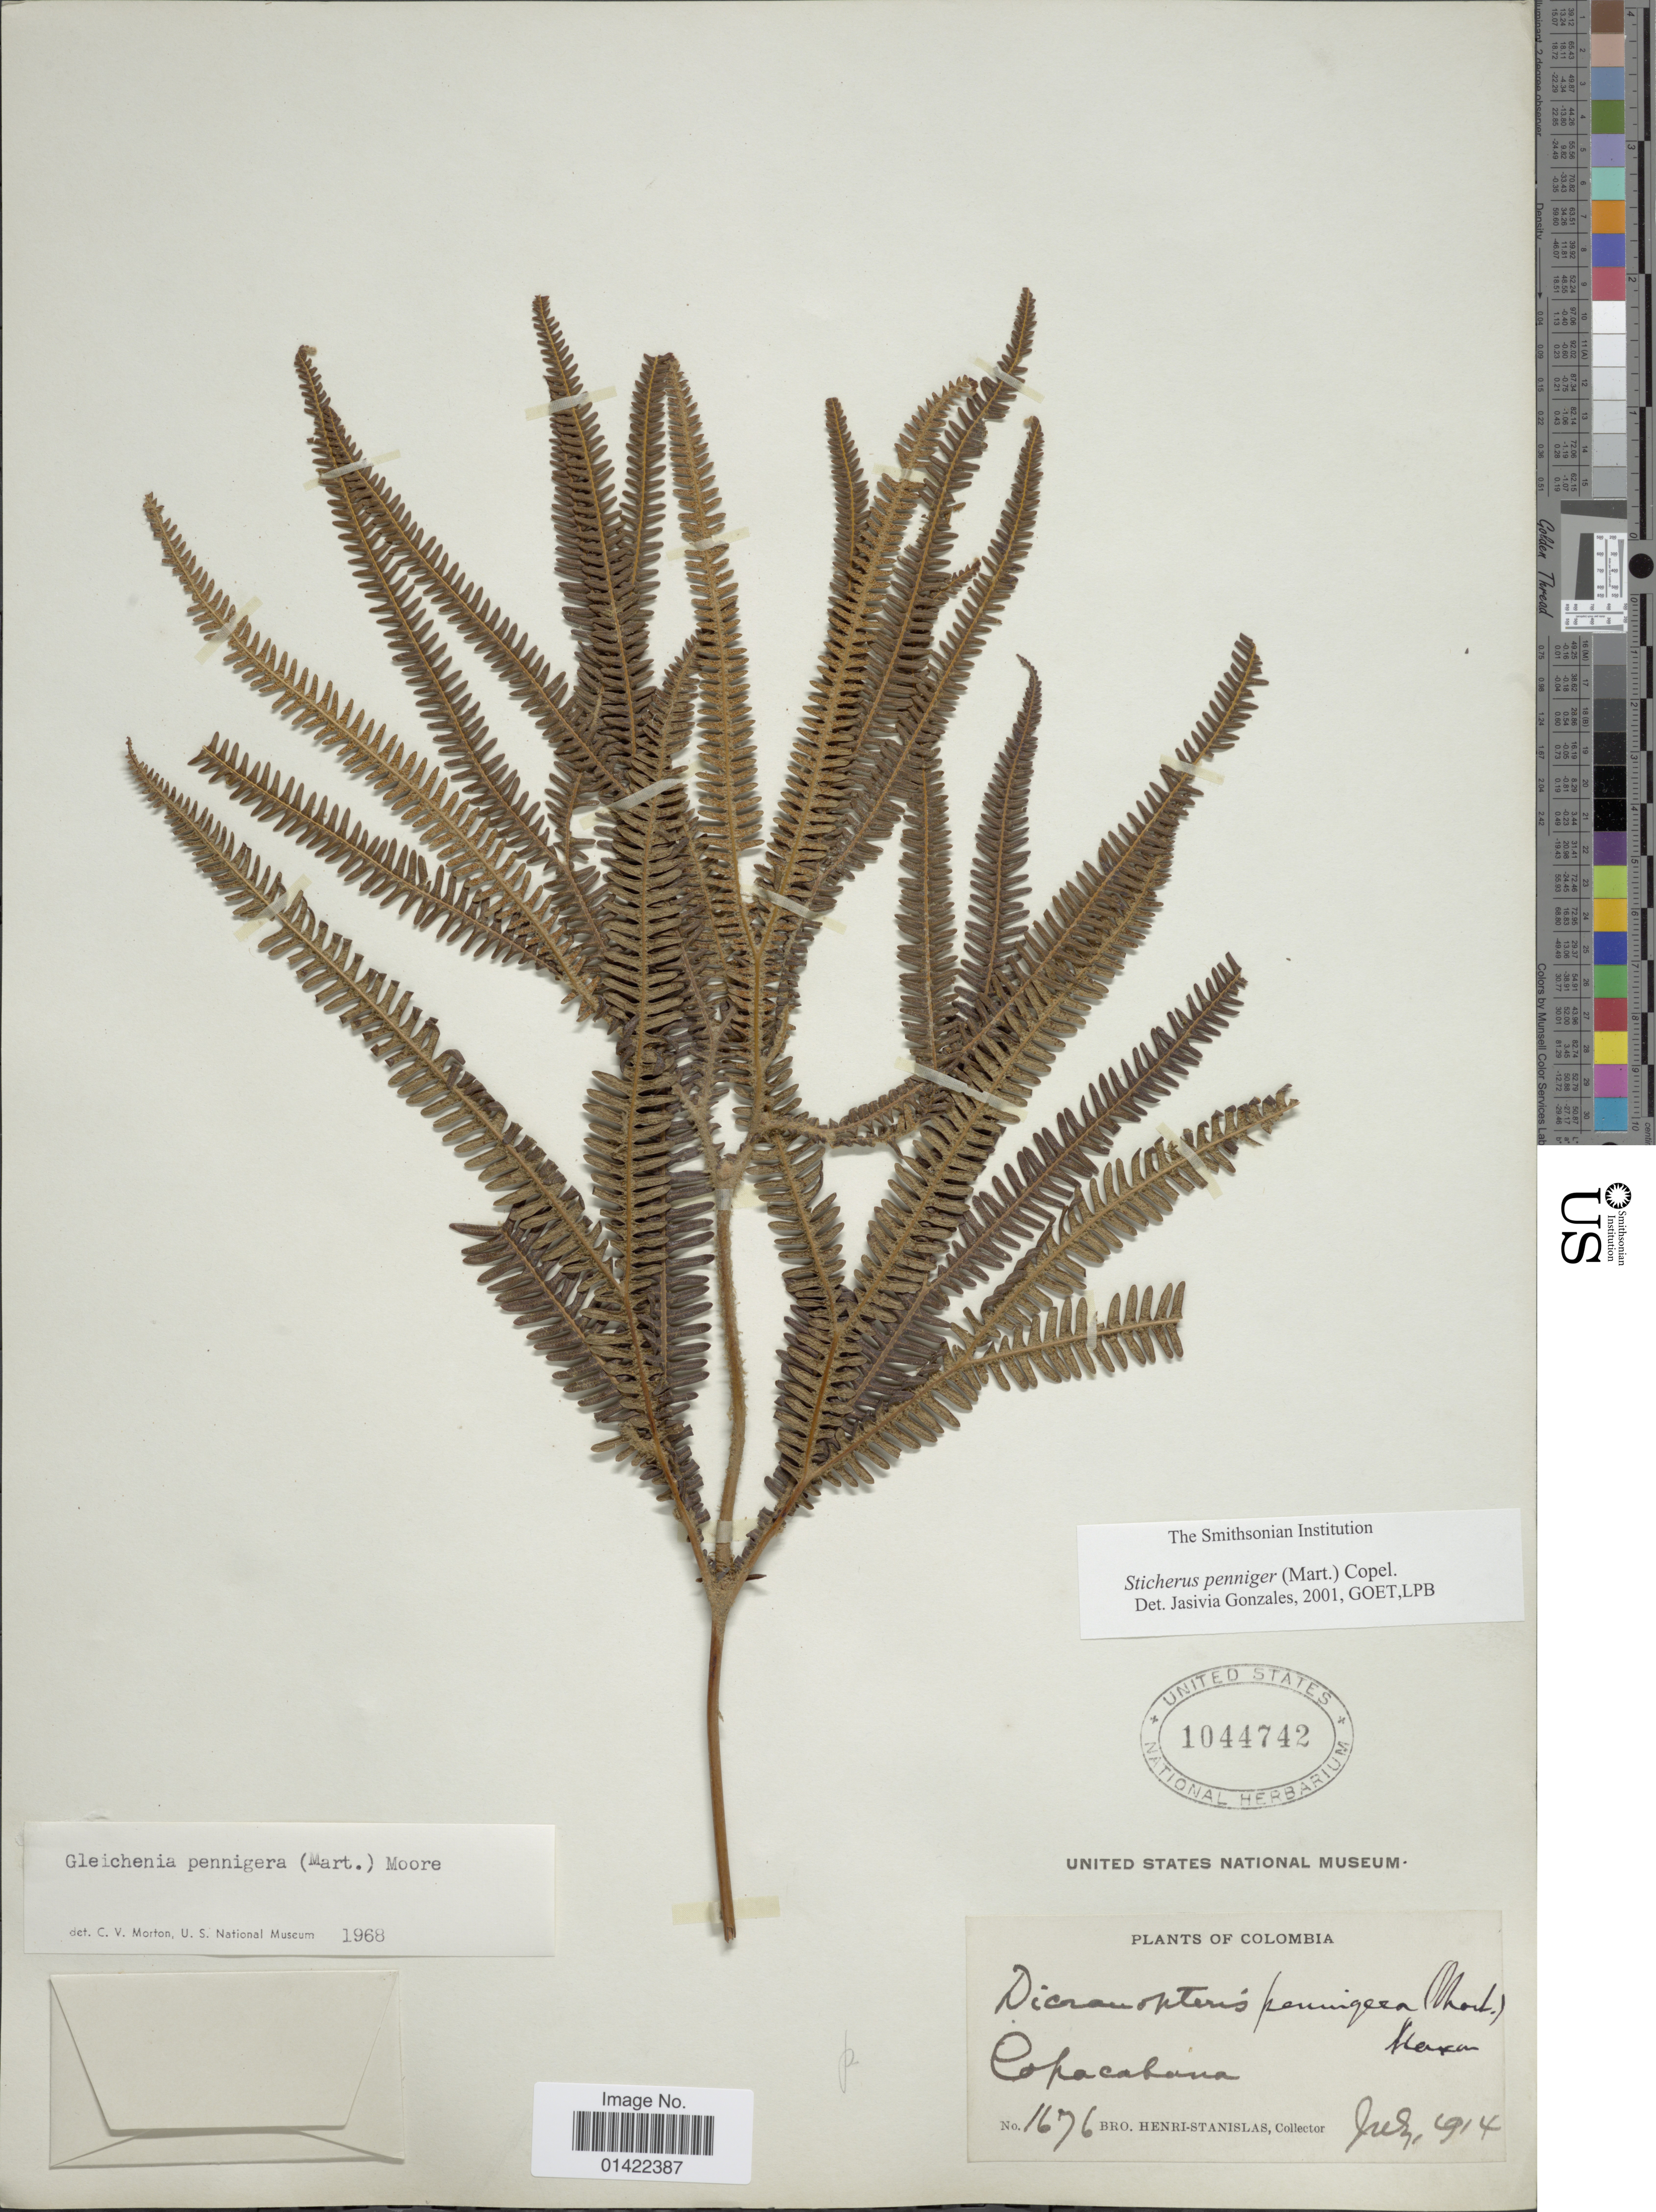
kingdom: Plantae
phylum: Tracheophyta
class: Polypodiopsida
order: Gleicheniales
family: Gleicheniaceae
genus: Sticherus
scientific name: Sticherus pruinosus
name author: (Mart.) Ching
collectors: Henri-Stanislas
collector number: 1676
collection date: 1914-07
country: Colombia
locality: Copacabana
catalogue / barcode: US 1044742